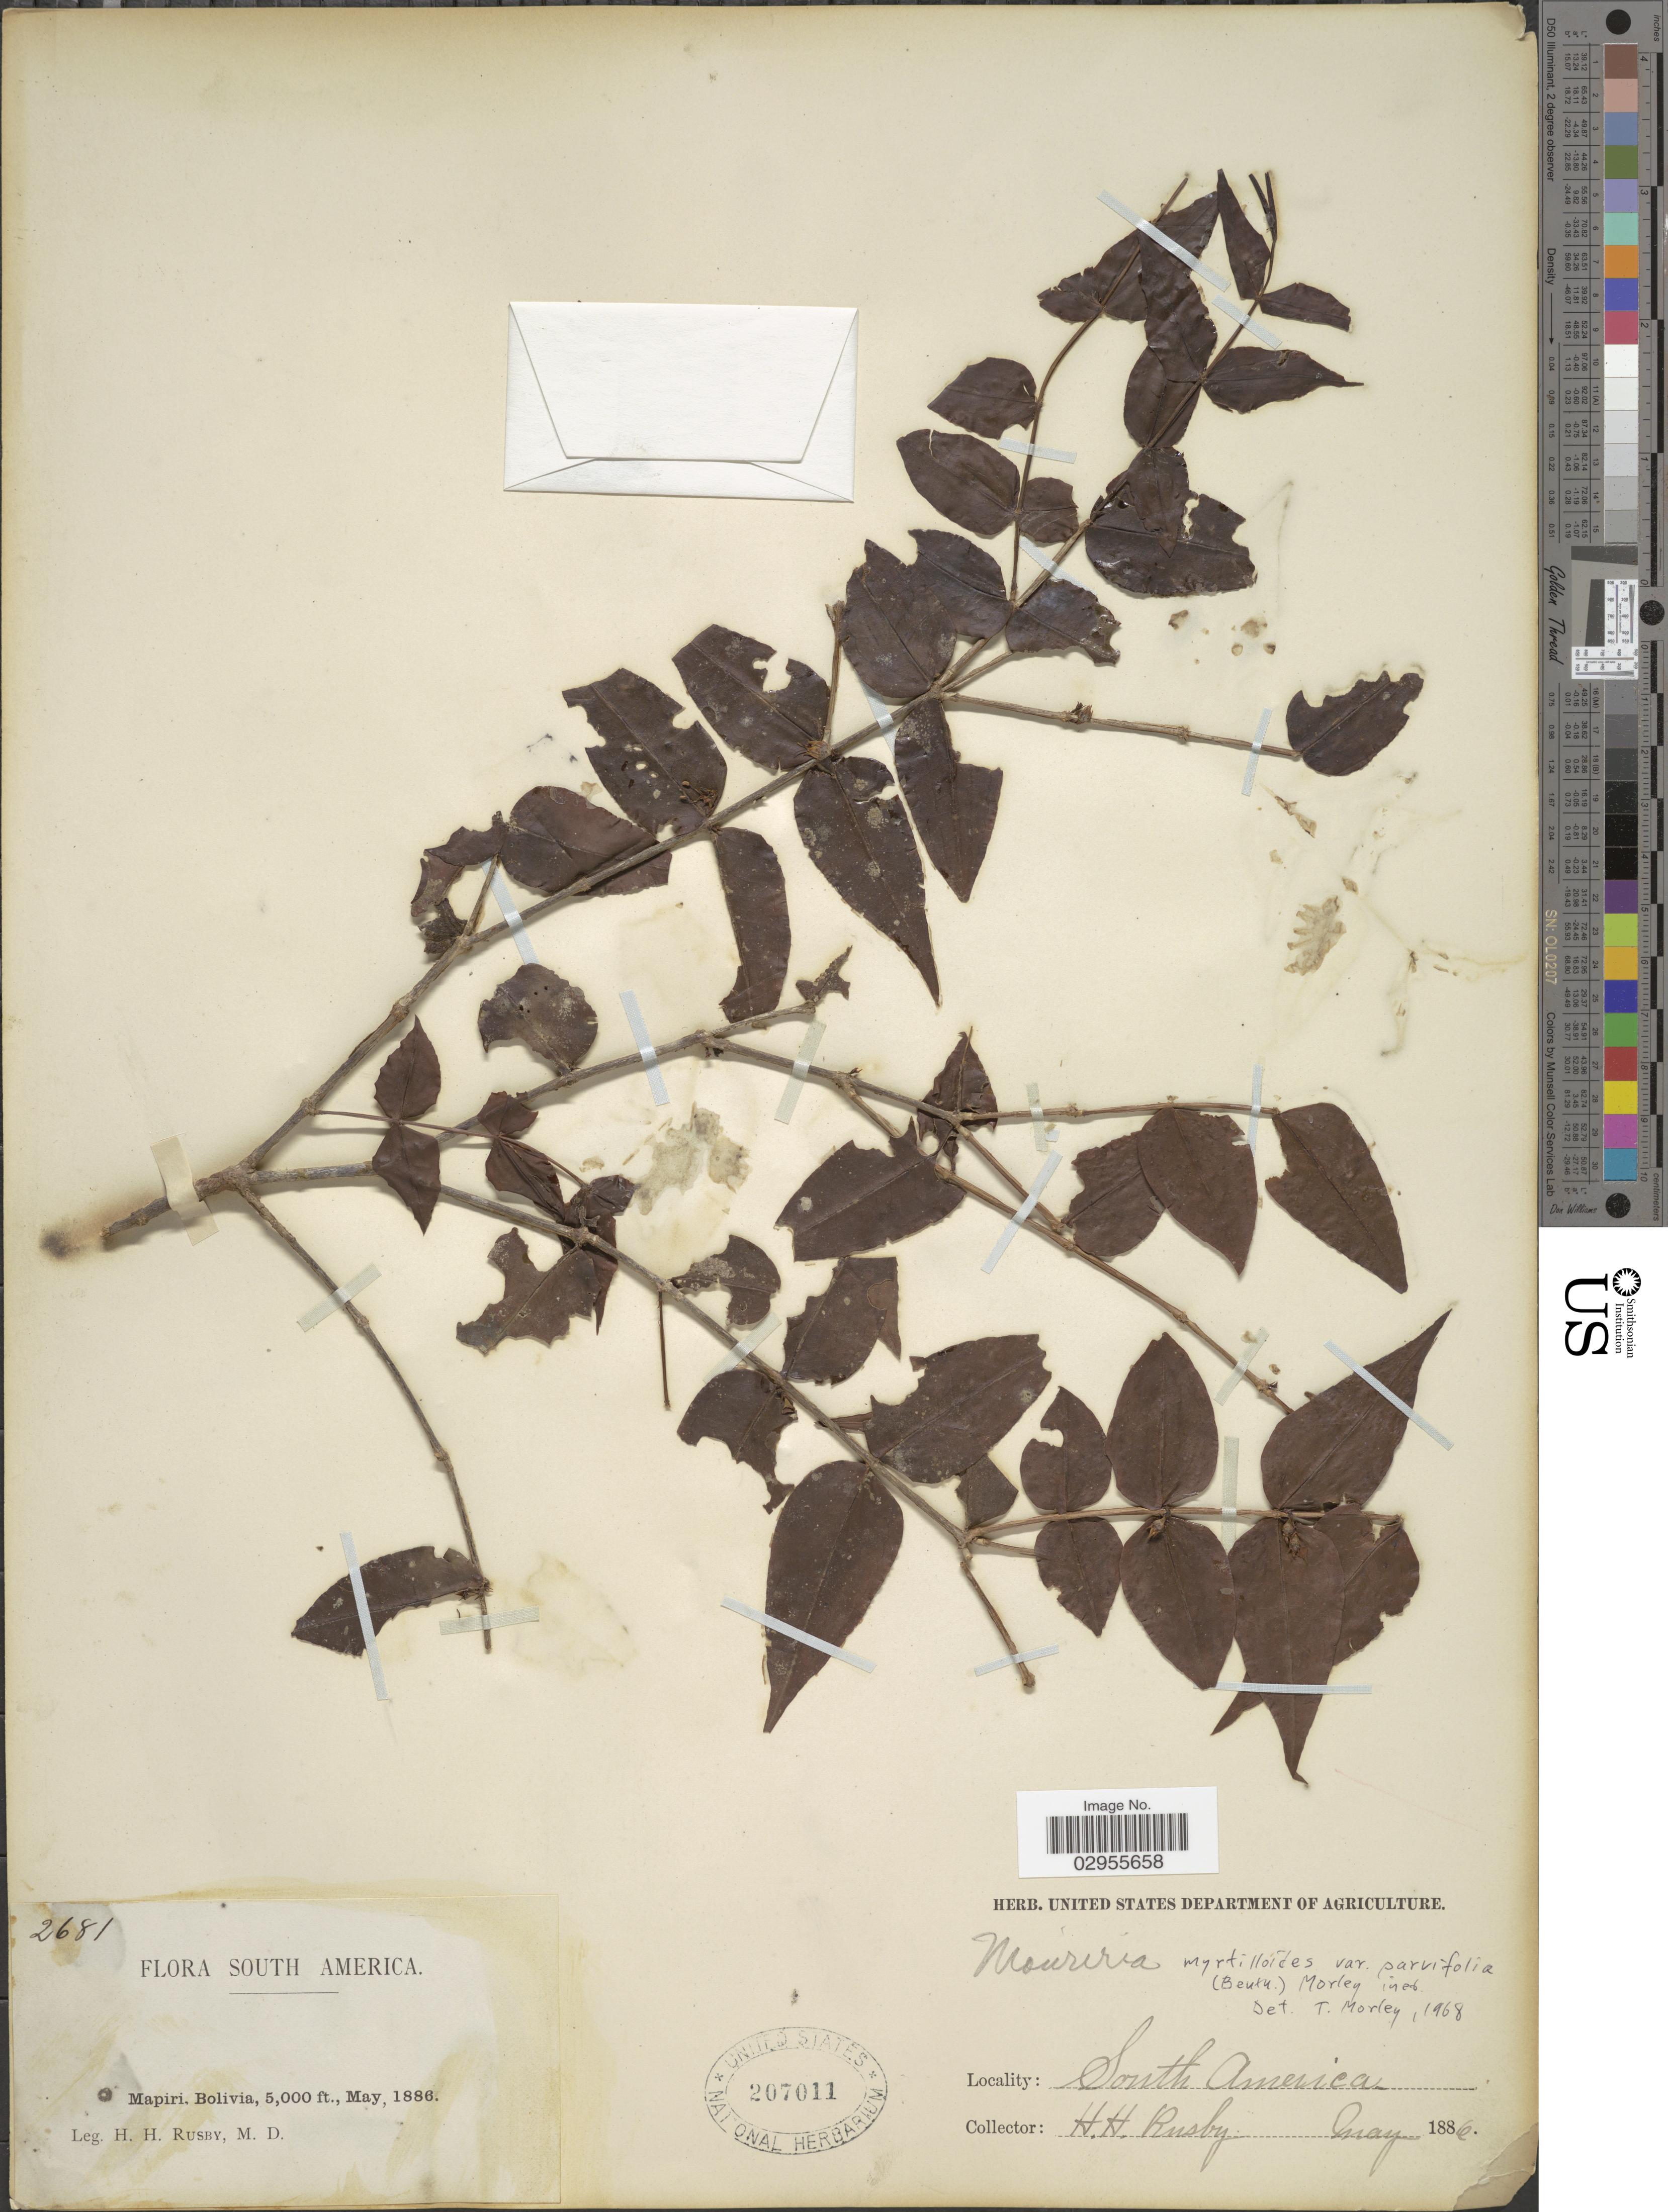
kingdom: Plantae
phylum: Tracheophyta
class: Magnoliopsida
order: Myrtales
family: Melastomataceae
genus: Mouriri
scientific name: Mouriri myrtilloides subsp. parvifolia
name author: (Benth.) Morley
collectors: H. H. Rusby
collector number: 2681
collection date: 1886-05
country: Bolivia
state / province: La Páz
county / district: Larecaja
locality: Mapiri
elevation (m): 1524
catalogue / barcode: US 207011